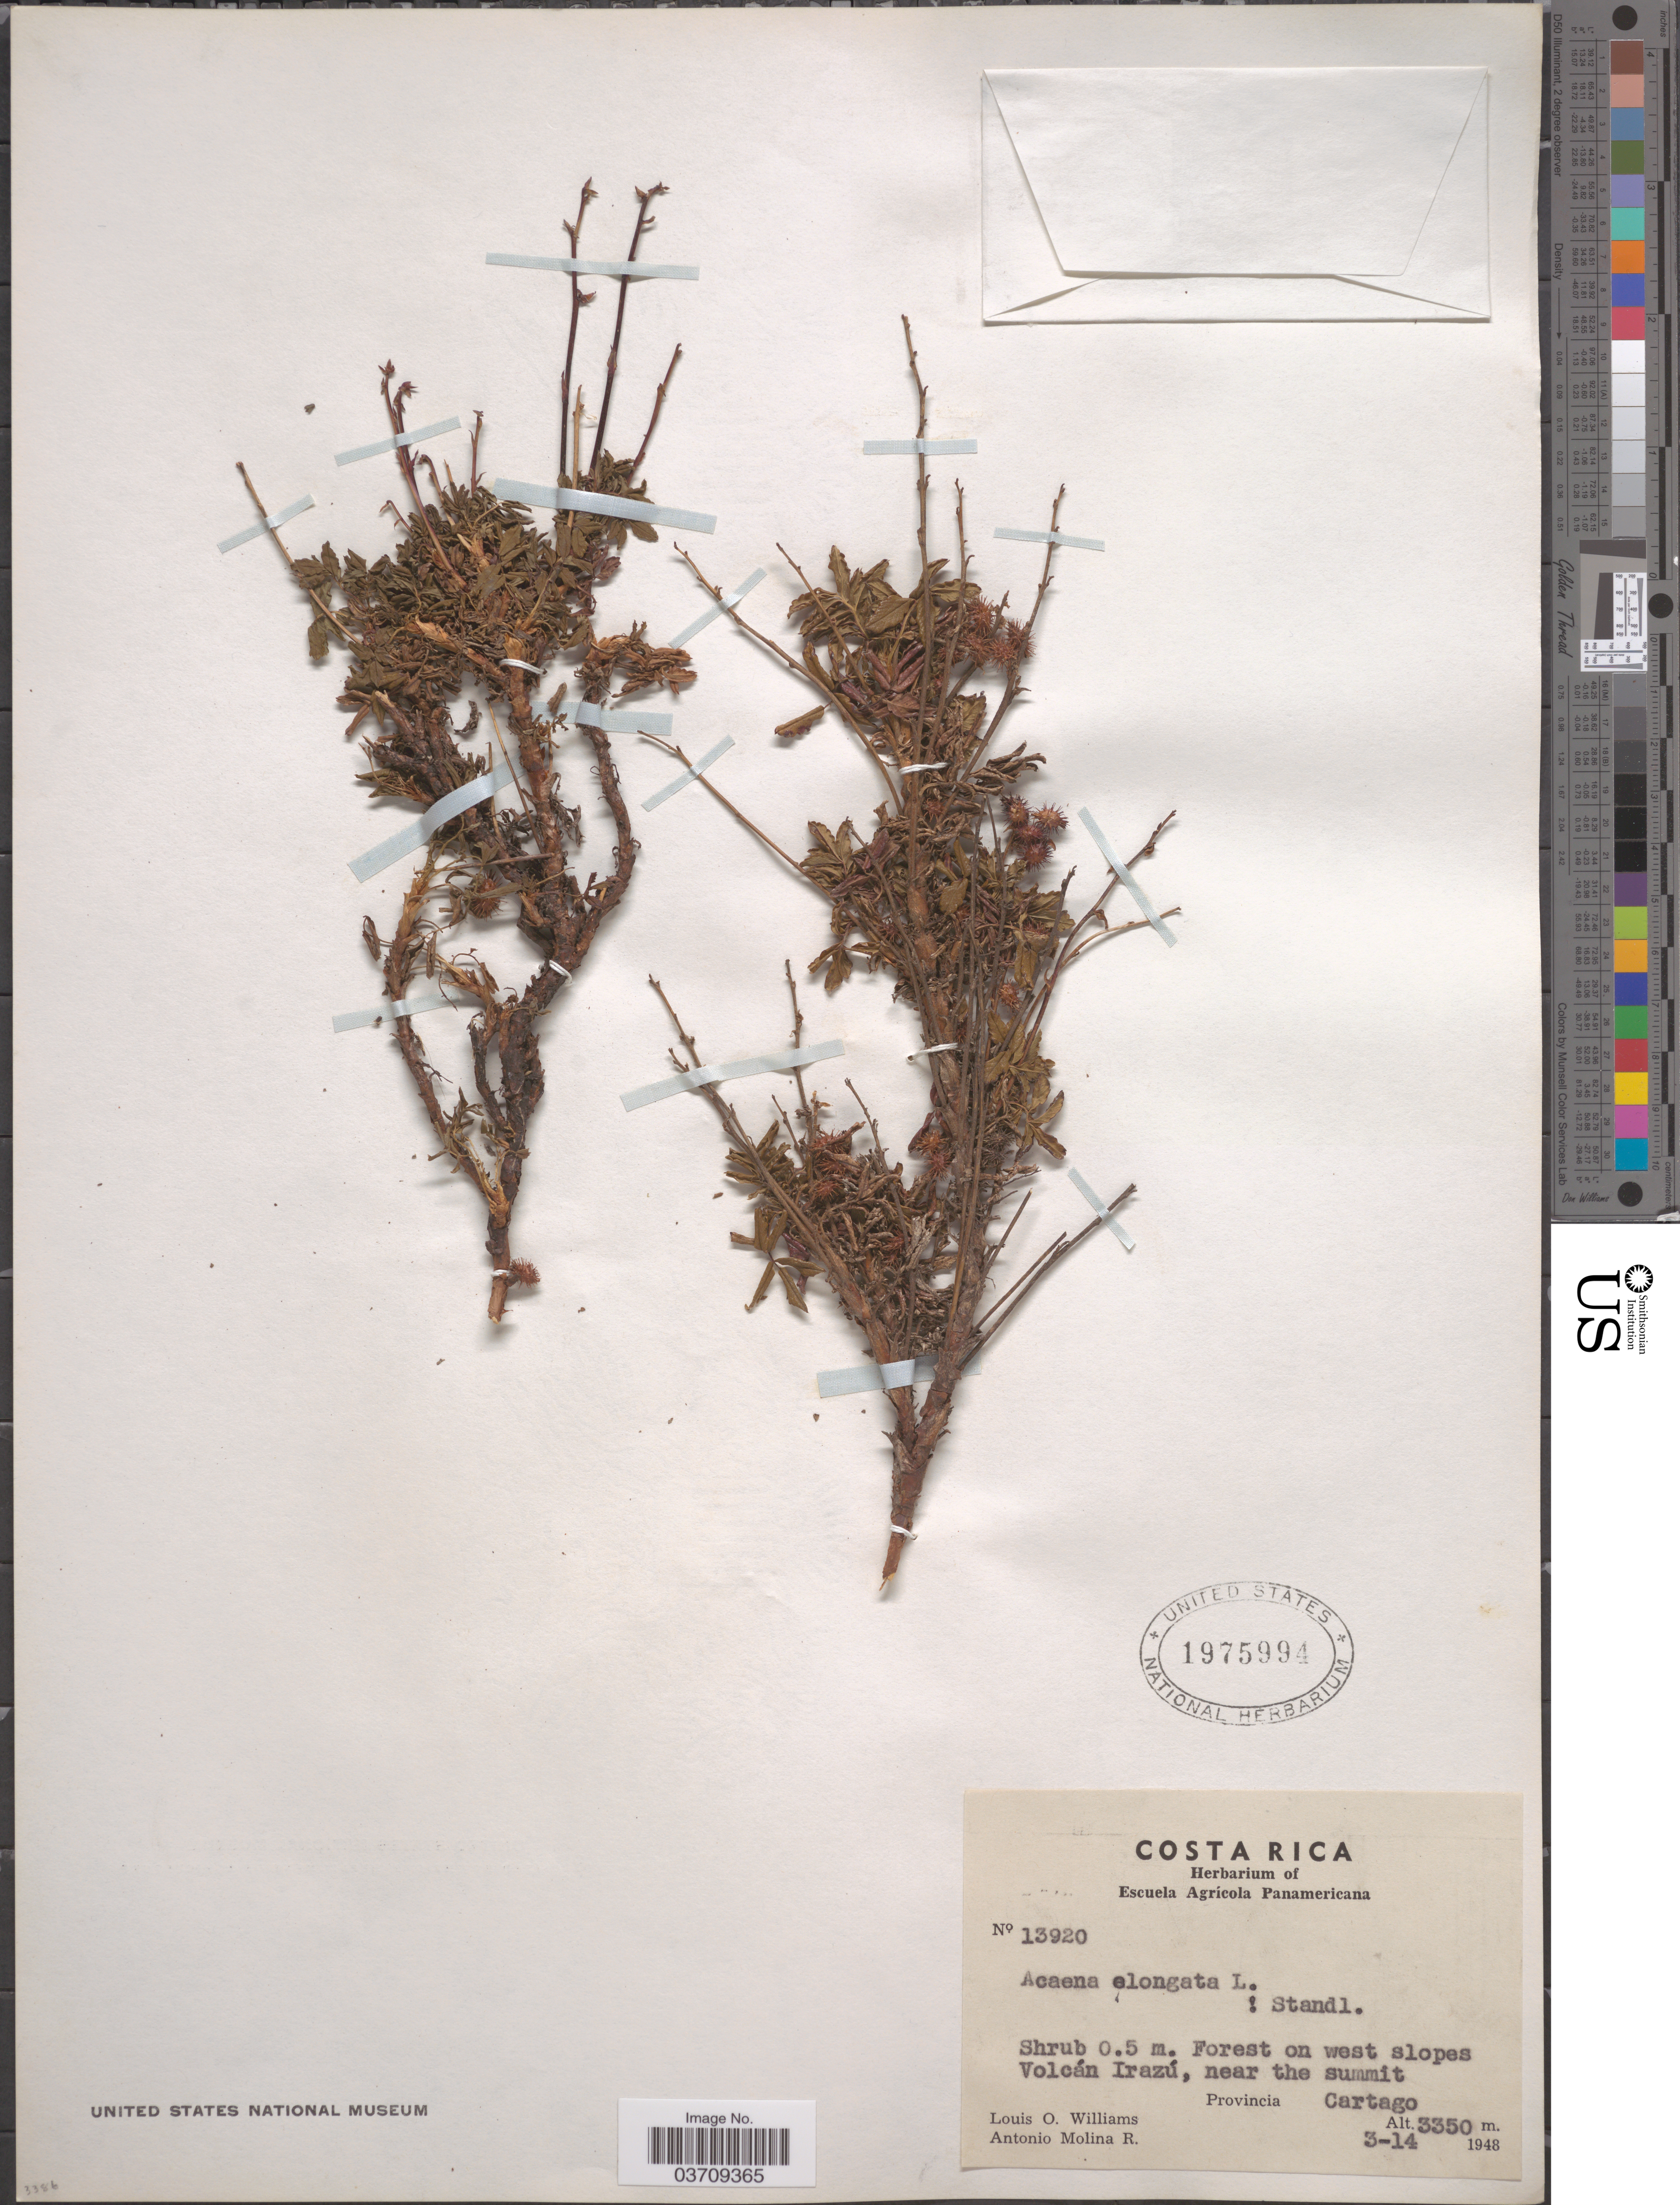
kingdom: Plantae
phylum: Tracheophyta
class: Magnoliopsida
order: Rosales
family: Rosaceae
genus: Acaena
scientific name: Acaena elongata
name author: L.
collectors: L. O. Williams & A. Molina R.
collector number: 13920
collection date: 1948-03-14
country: Costa Rica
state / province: Cartago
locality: Forest on west slopes Volcán Irazú, near the summit.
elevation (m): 3350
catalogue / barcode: US 1975994